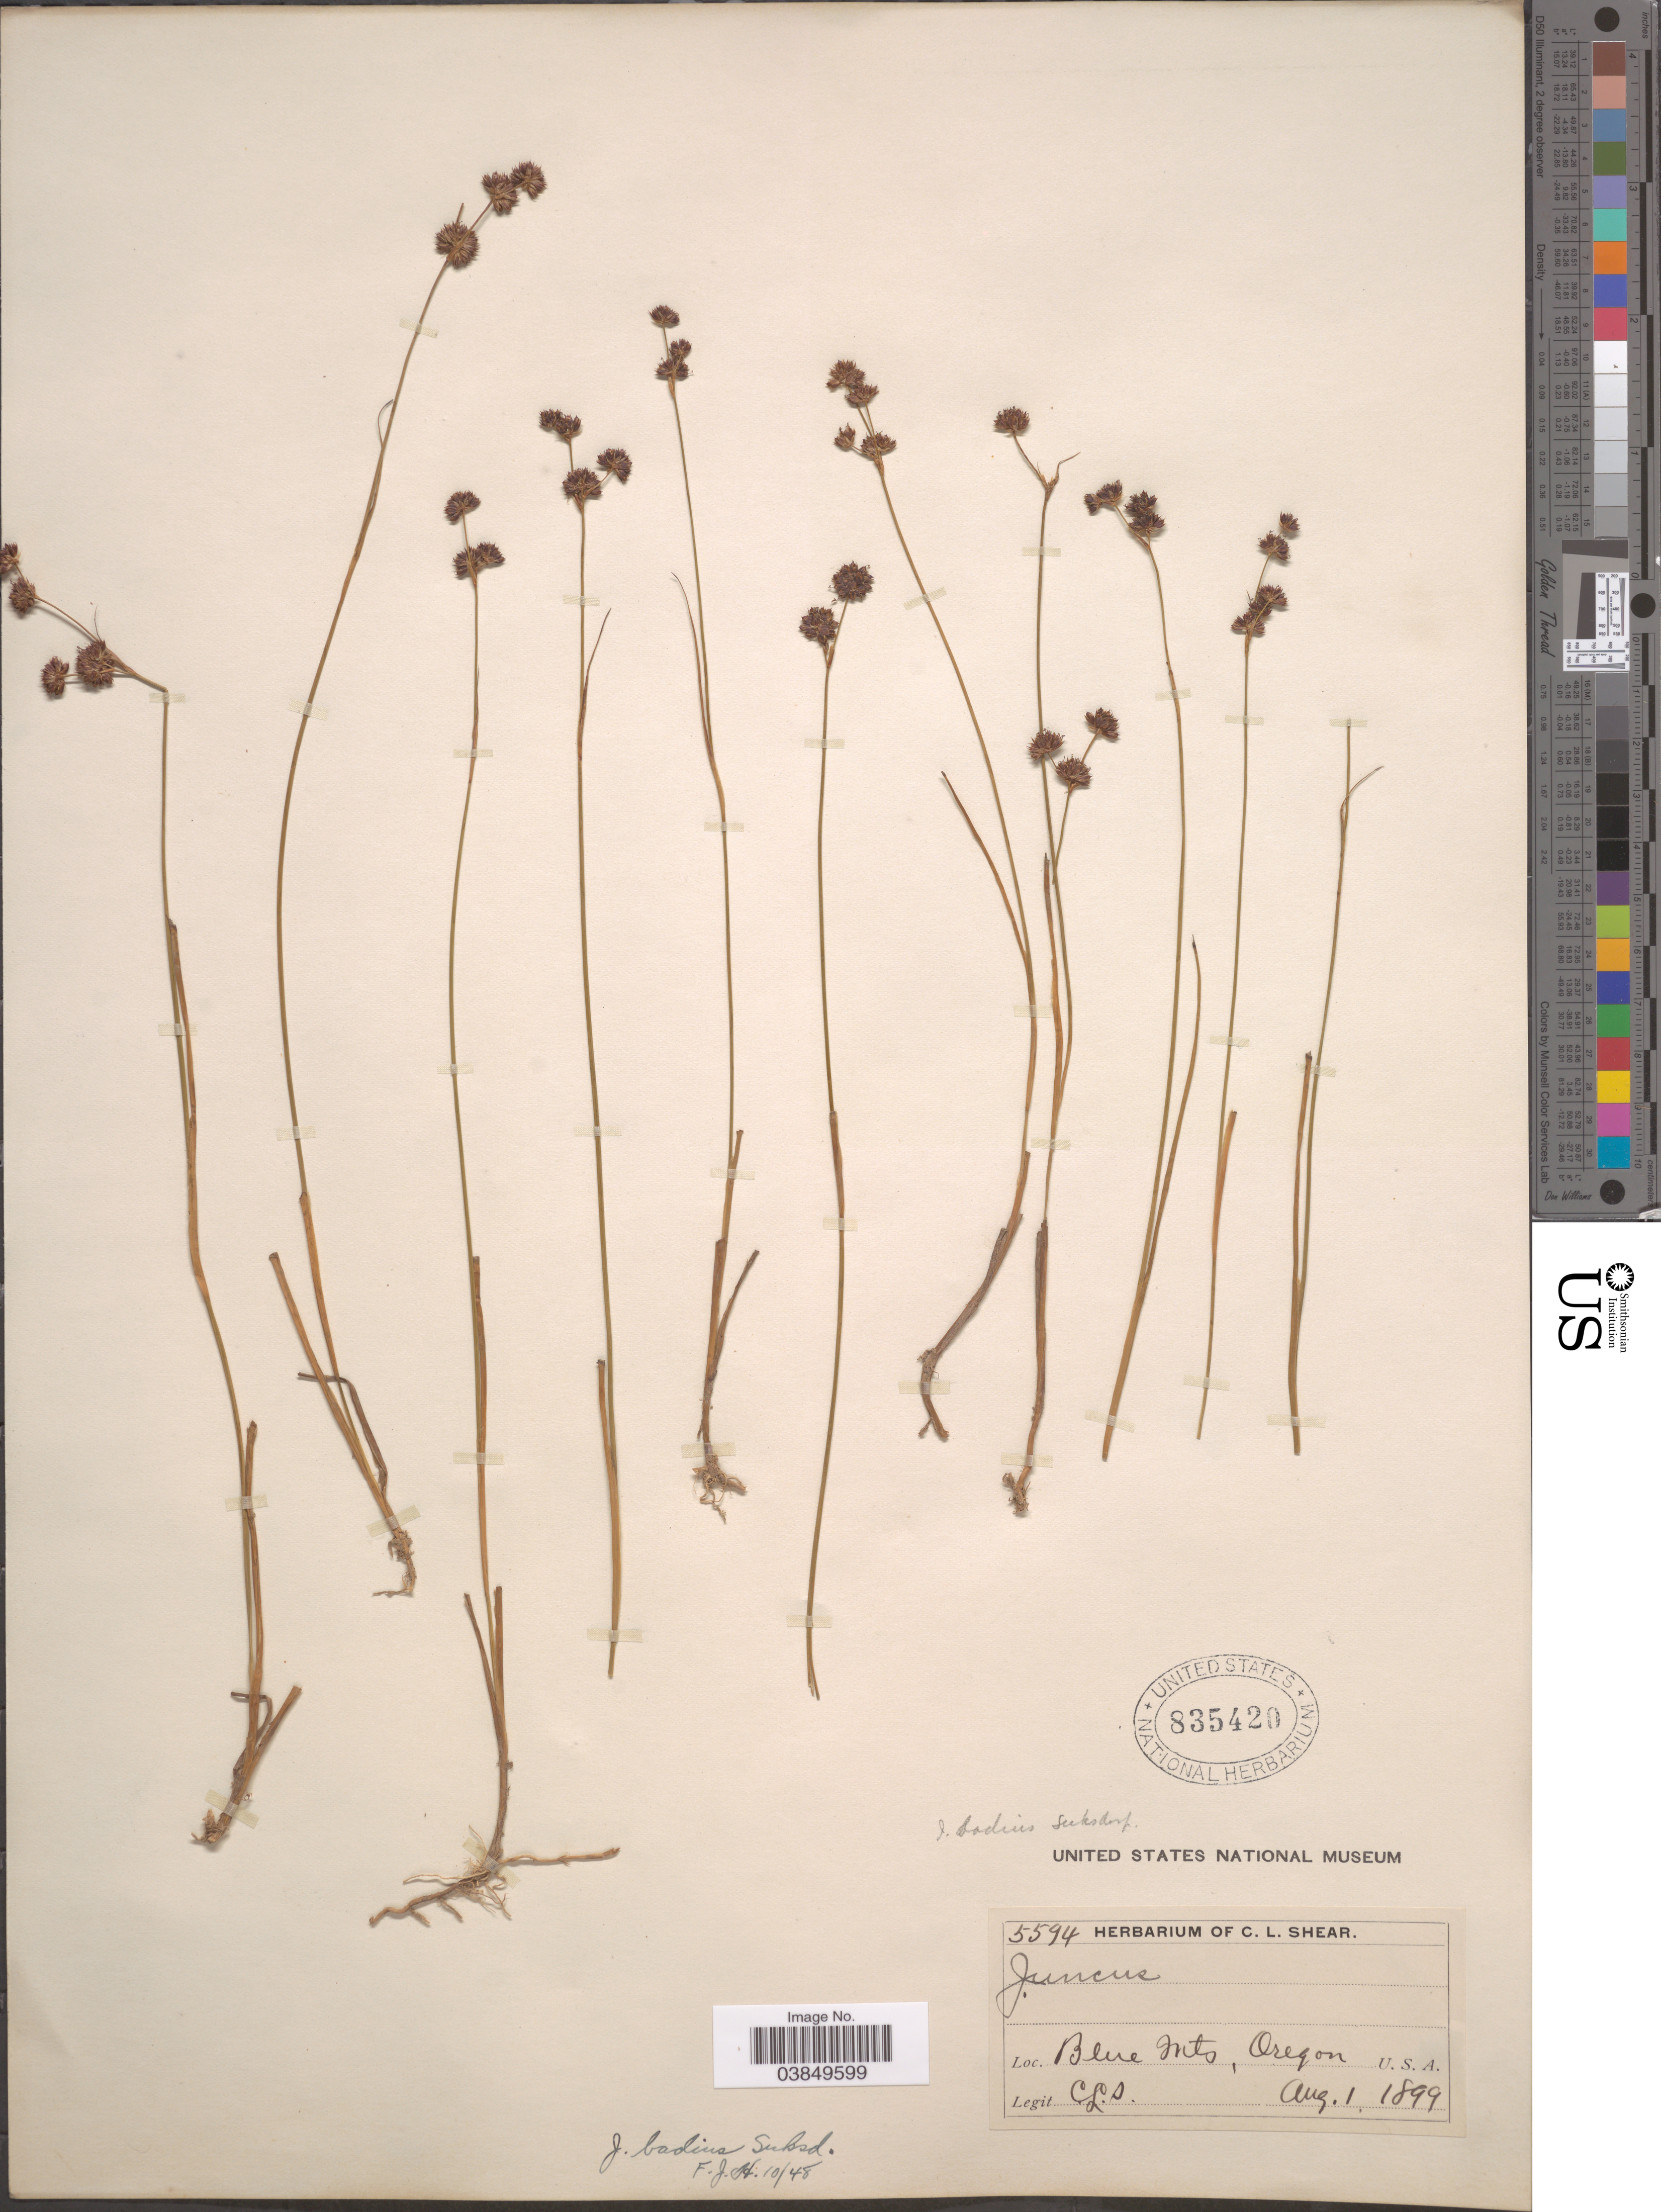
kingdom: Plantae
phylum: Tracheophyta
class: Liliopsida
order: Poales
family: Juncaceae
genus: Juncus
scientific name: Juncus badius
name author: Suksd.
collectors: C. L. Shear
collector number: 5594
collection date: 1899-08-01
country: United States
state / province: Oregon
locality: Blue Mts.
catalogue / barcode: US 835420